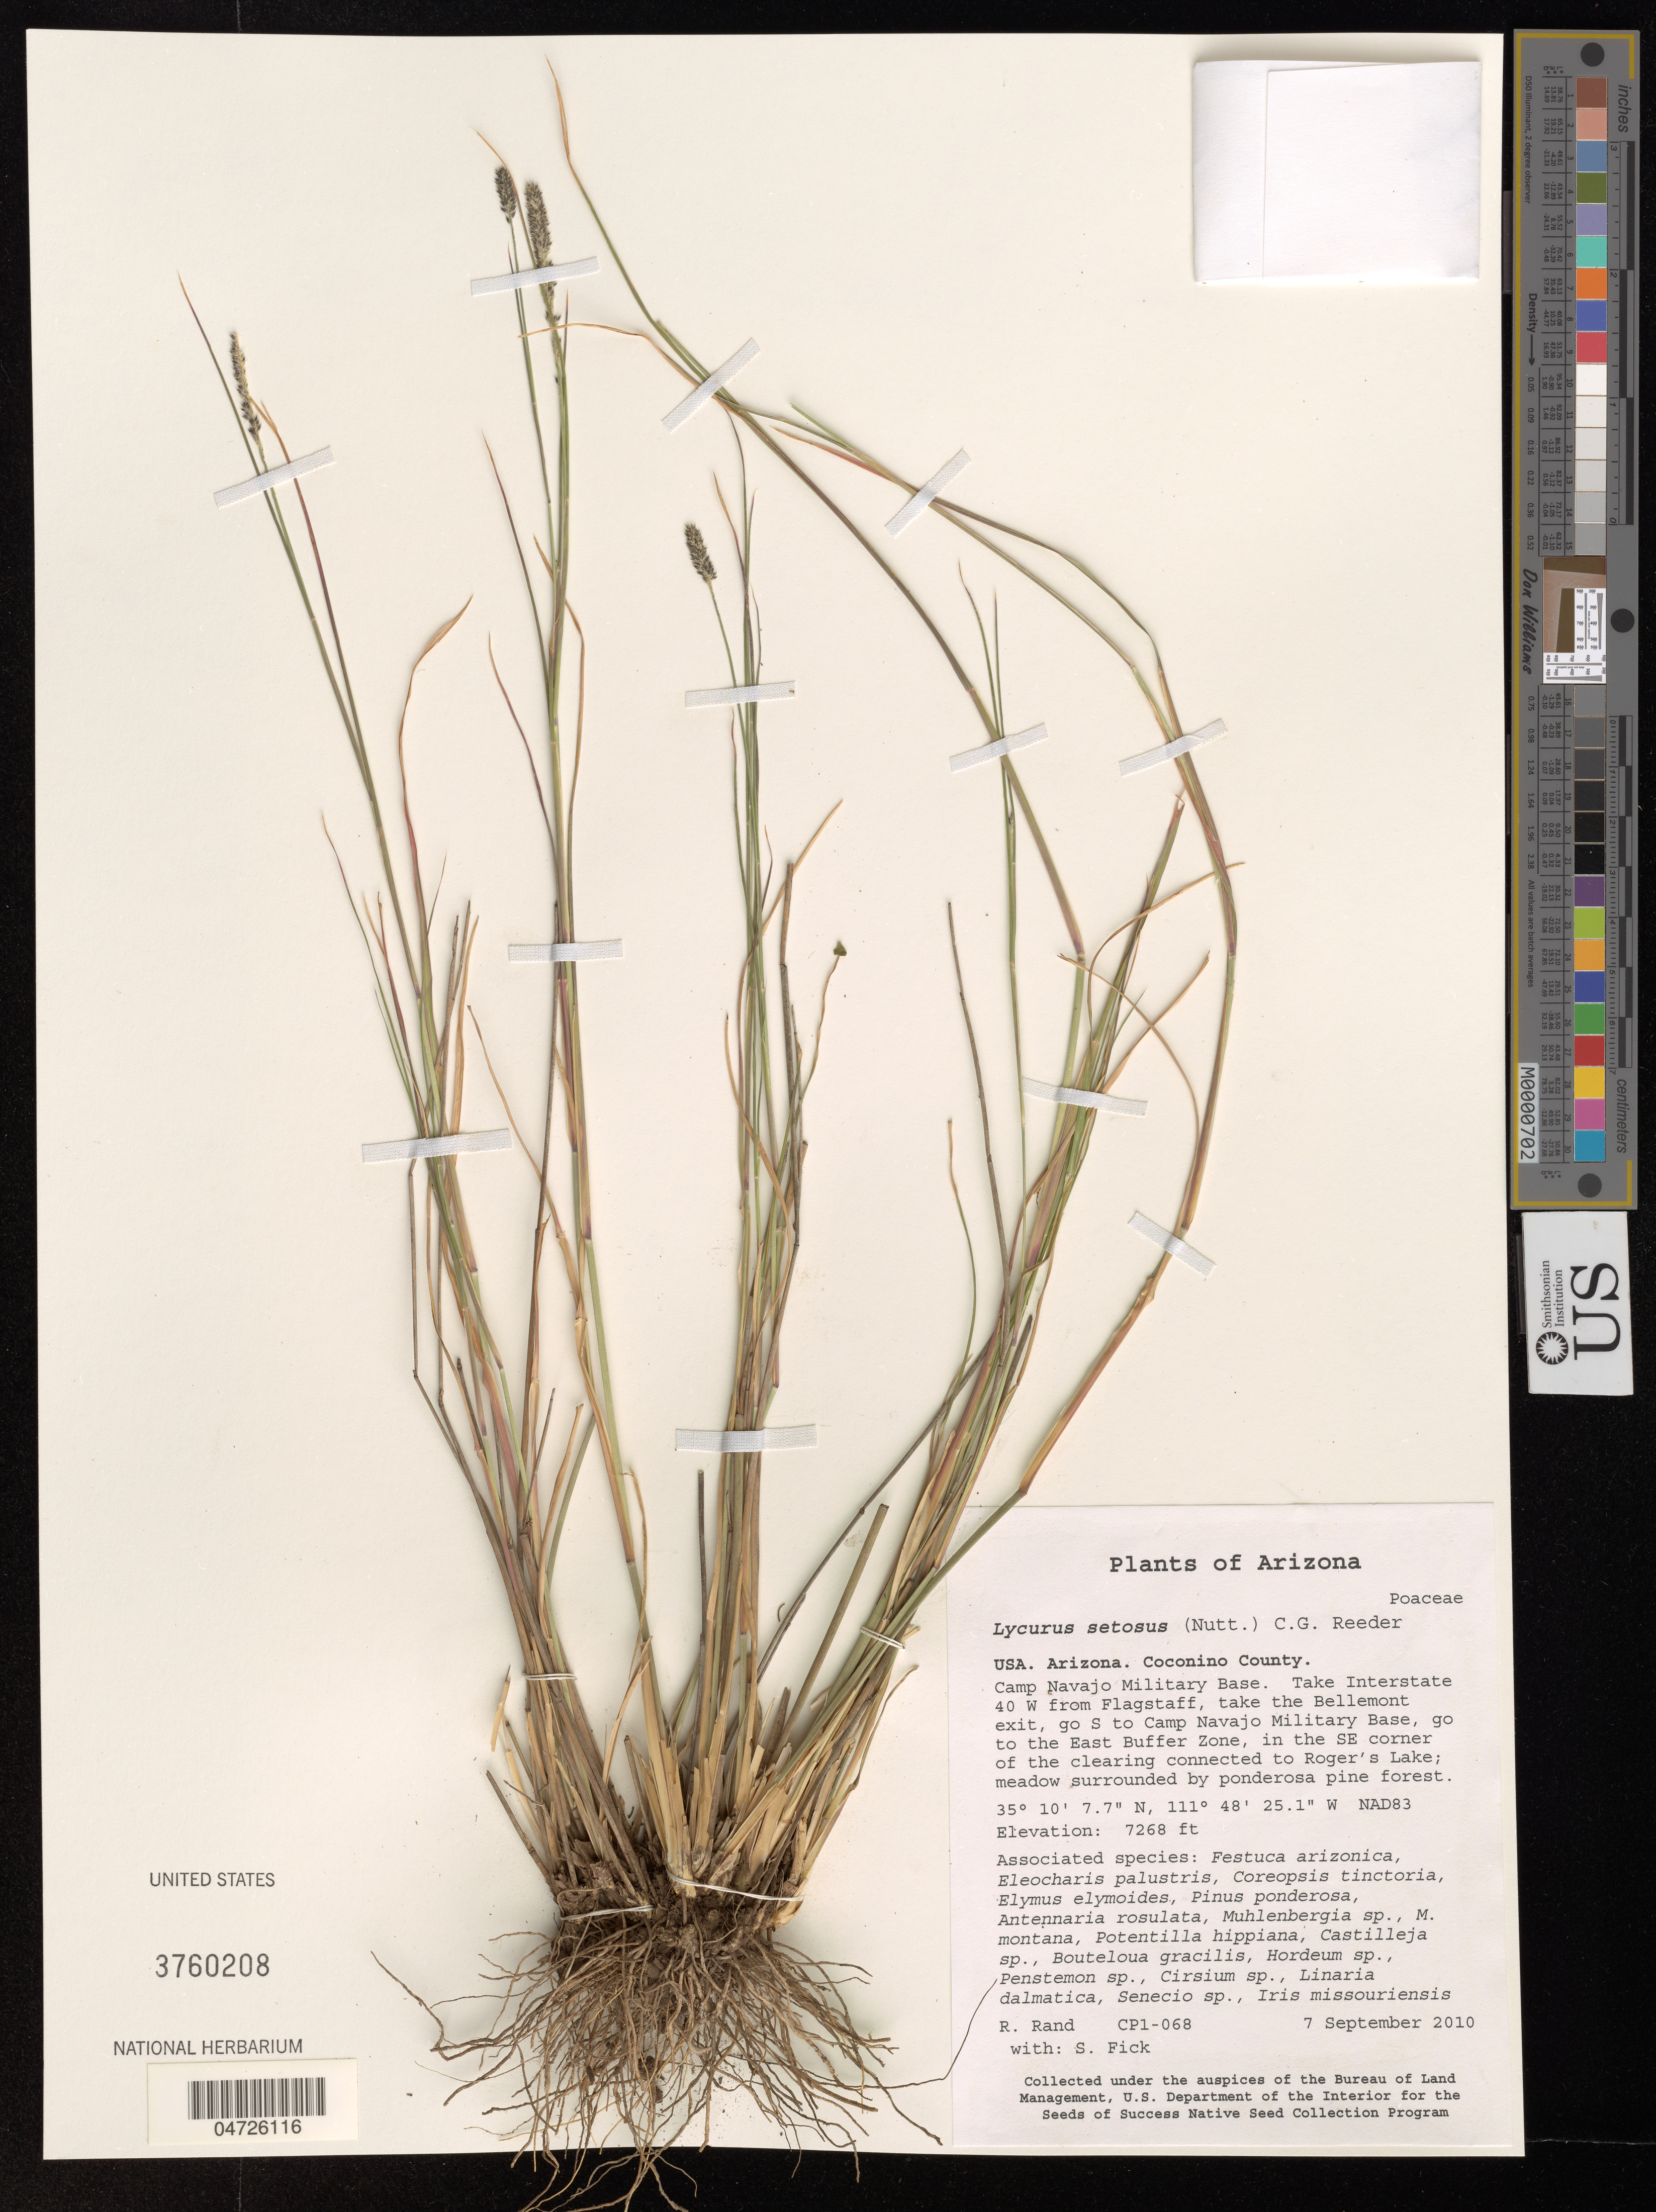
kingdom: Plantae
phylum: Tracheophyta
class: Liliopsida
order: Poales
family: Poaceae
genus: Lycurus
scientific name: Lycurus setosus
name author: (Nutt.) C. Reeder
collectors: R. Rand & S. Fick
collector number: CP1-068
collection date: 2010-09-07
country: United States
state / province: Arizona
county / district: Coconino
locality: Coconino County. Camp Navajo Military Base. Take Interstate 40 W from Flagstaff, take the Bellemont exit, go S to Camp Navajo Military Base, go to the East Buffer Zone, in the SE corner of the clearing connected to Roger's Lake. NAD83.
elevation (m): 2215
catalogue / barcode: US 3760208